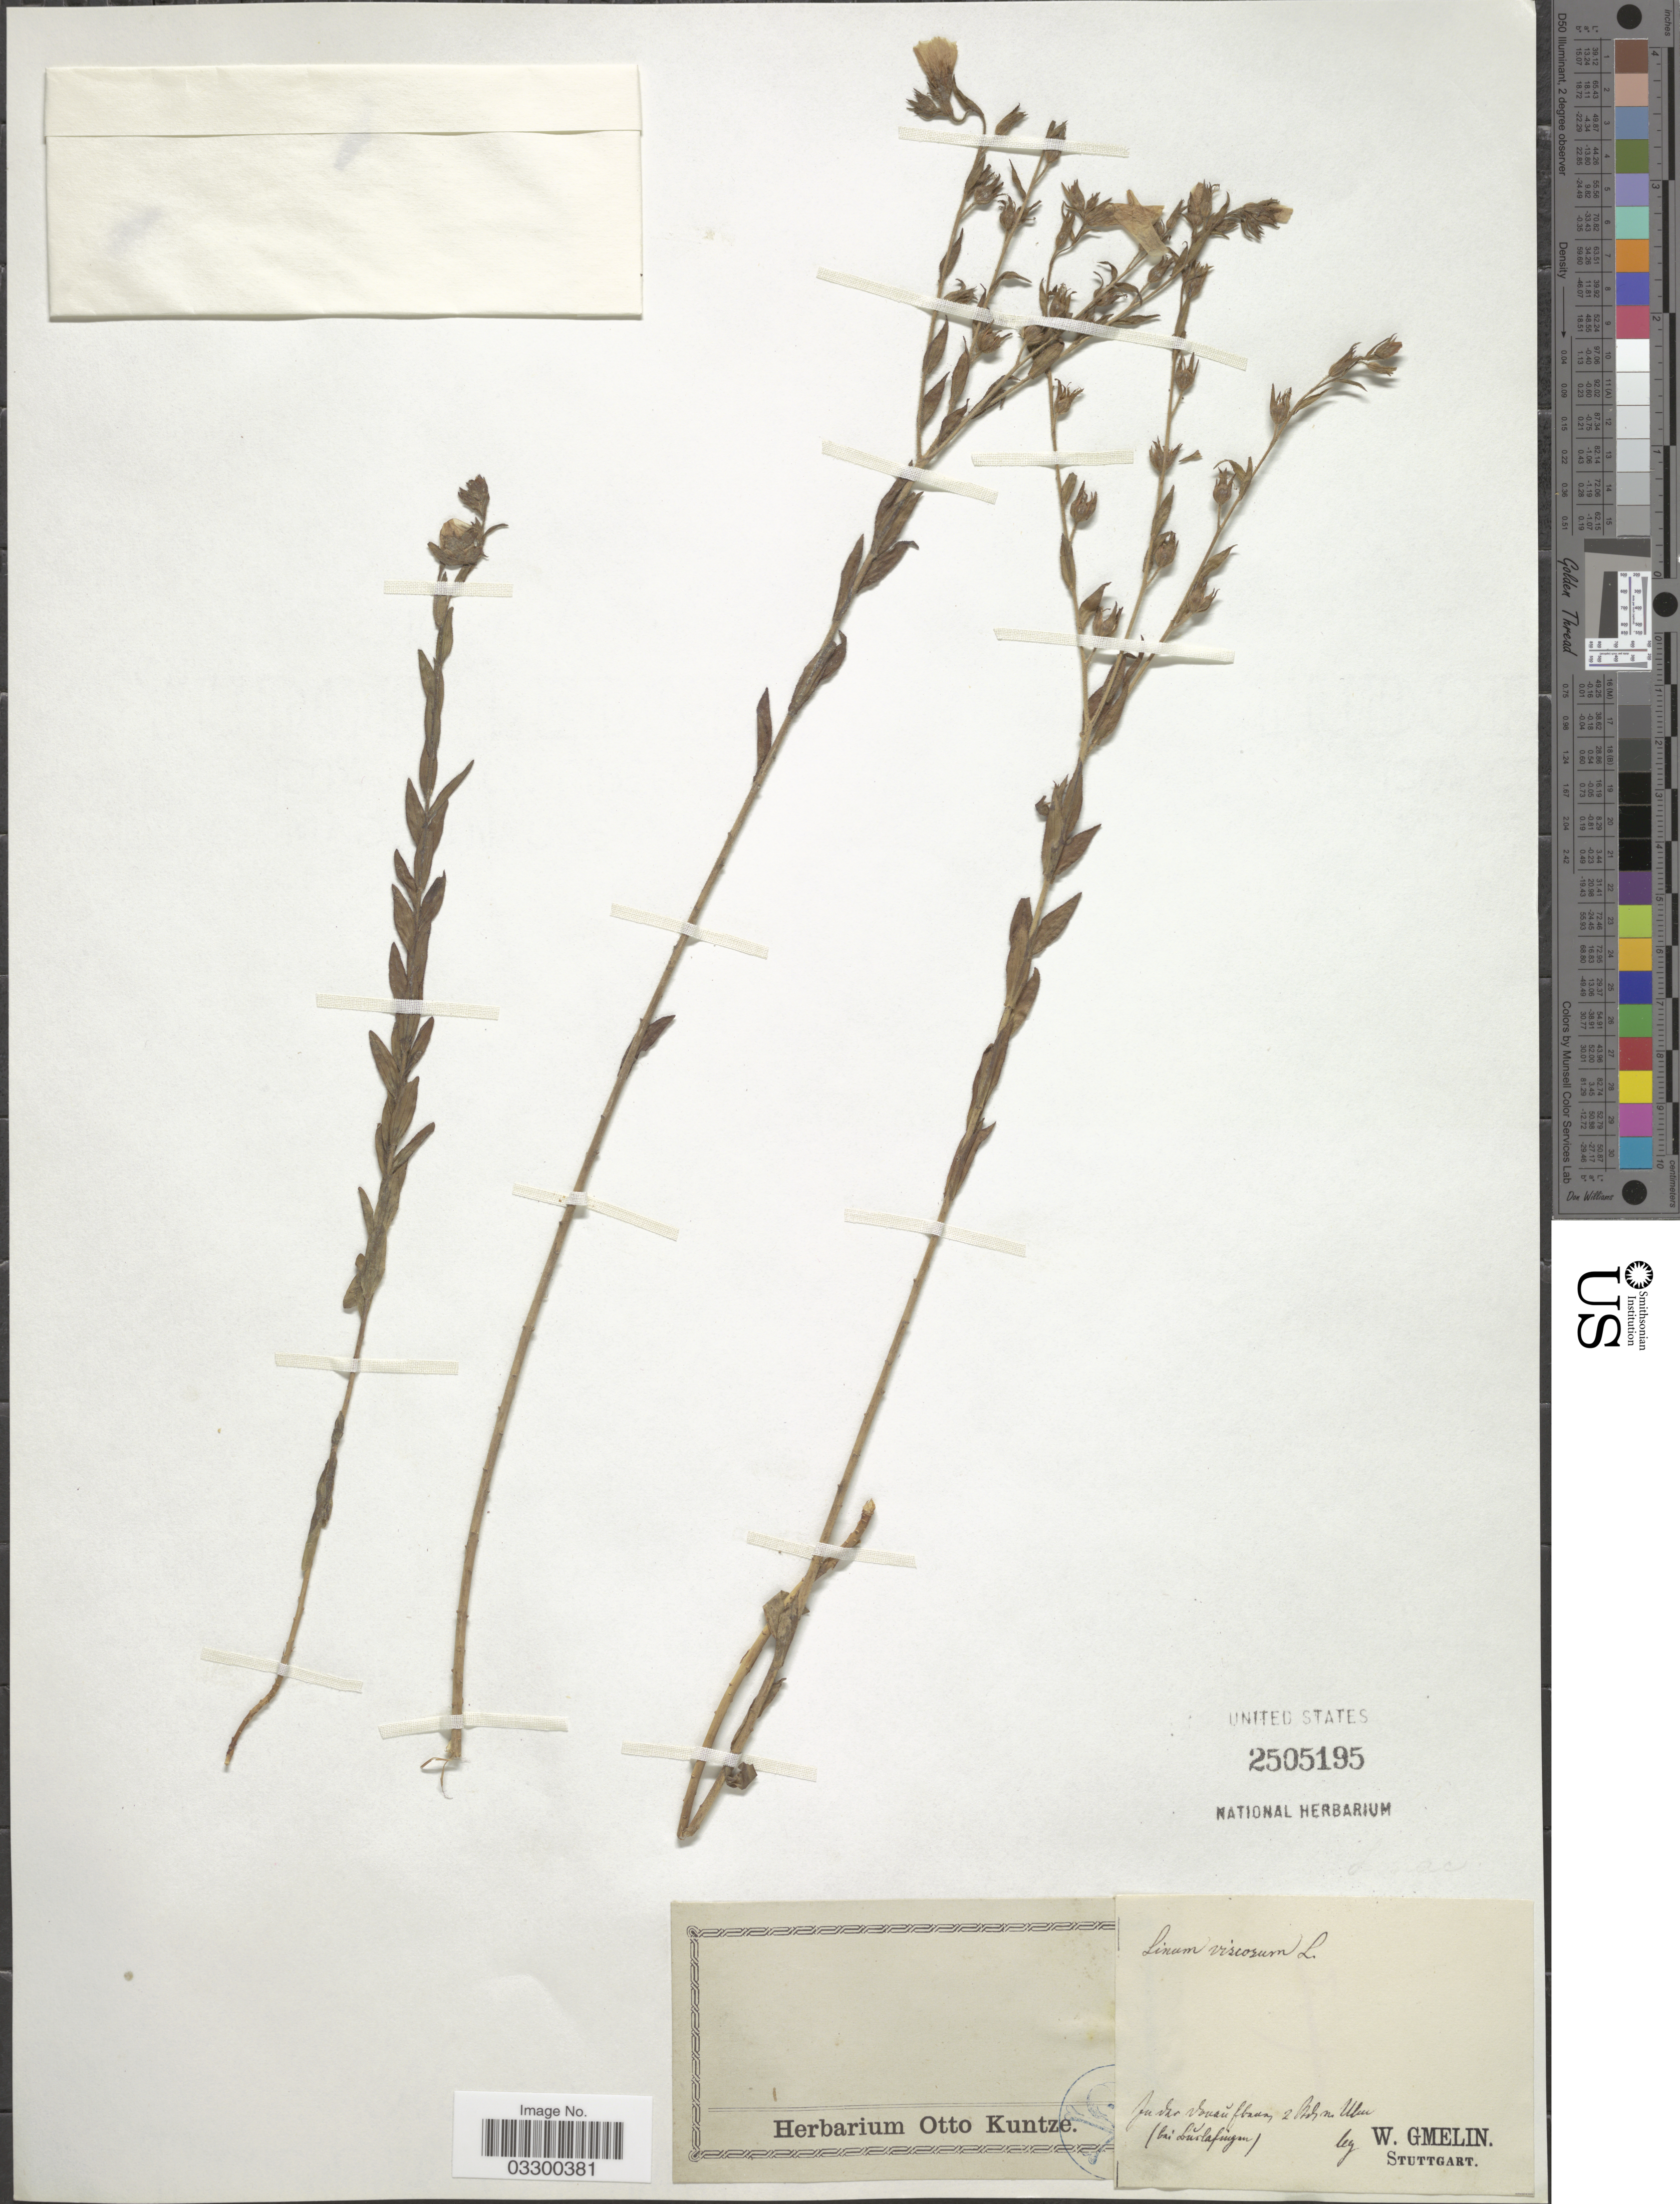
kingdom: Plantae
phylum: Tracheophyta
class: Magnoliopsida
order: Malpighiales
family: Linaceae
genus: Linum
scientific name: Linum viscosum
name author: L.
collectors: W. Gmelin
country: Germany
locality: Ju San Vouan flaun 2 Nolsno Ulur [interpreted] (bai Burlafingen).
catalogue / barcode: US 2505195